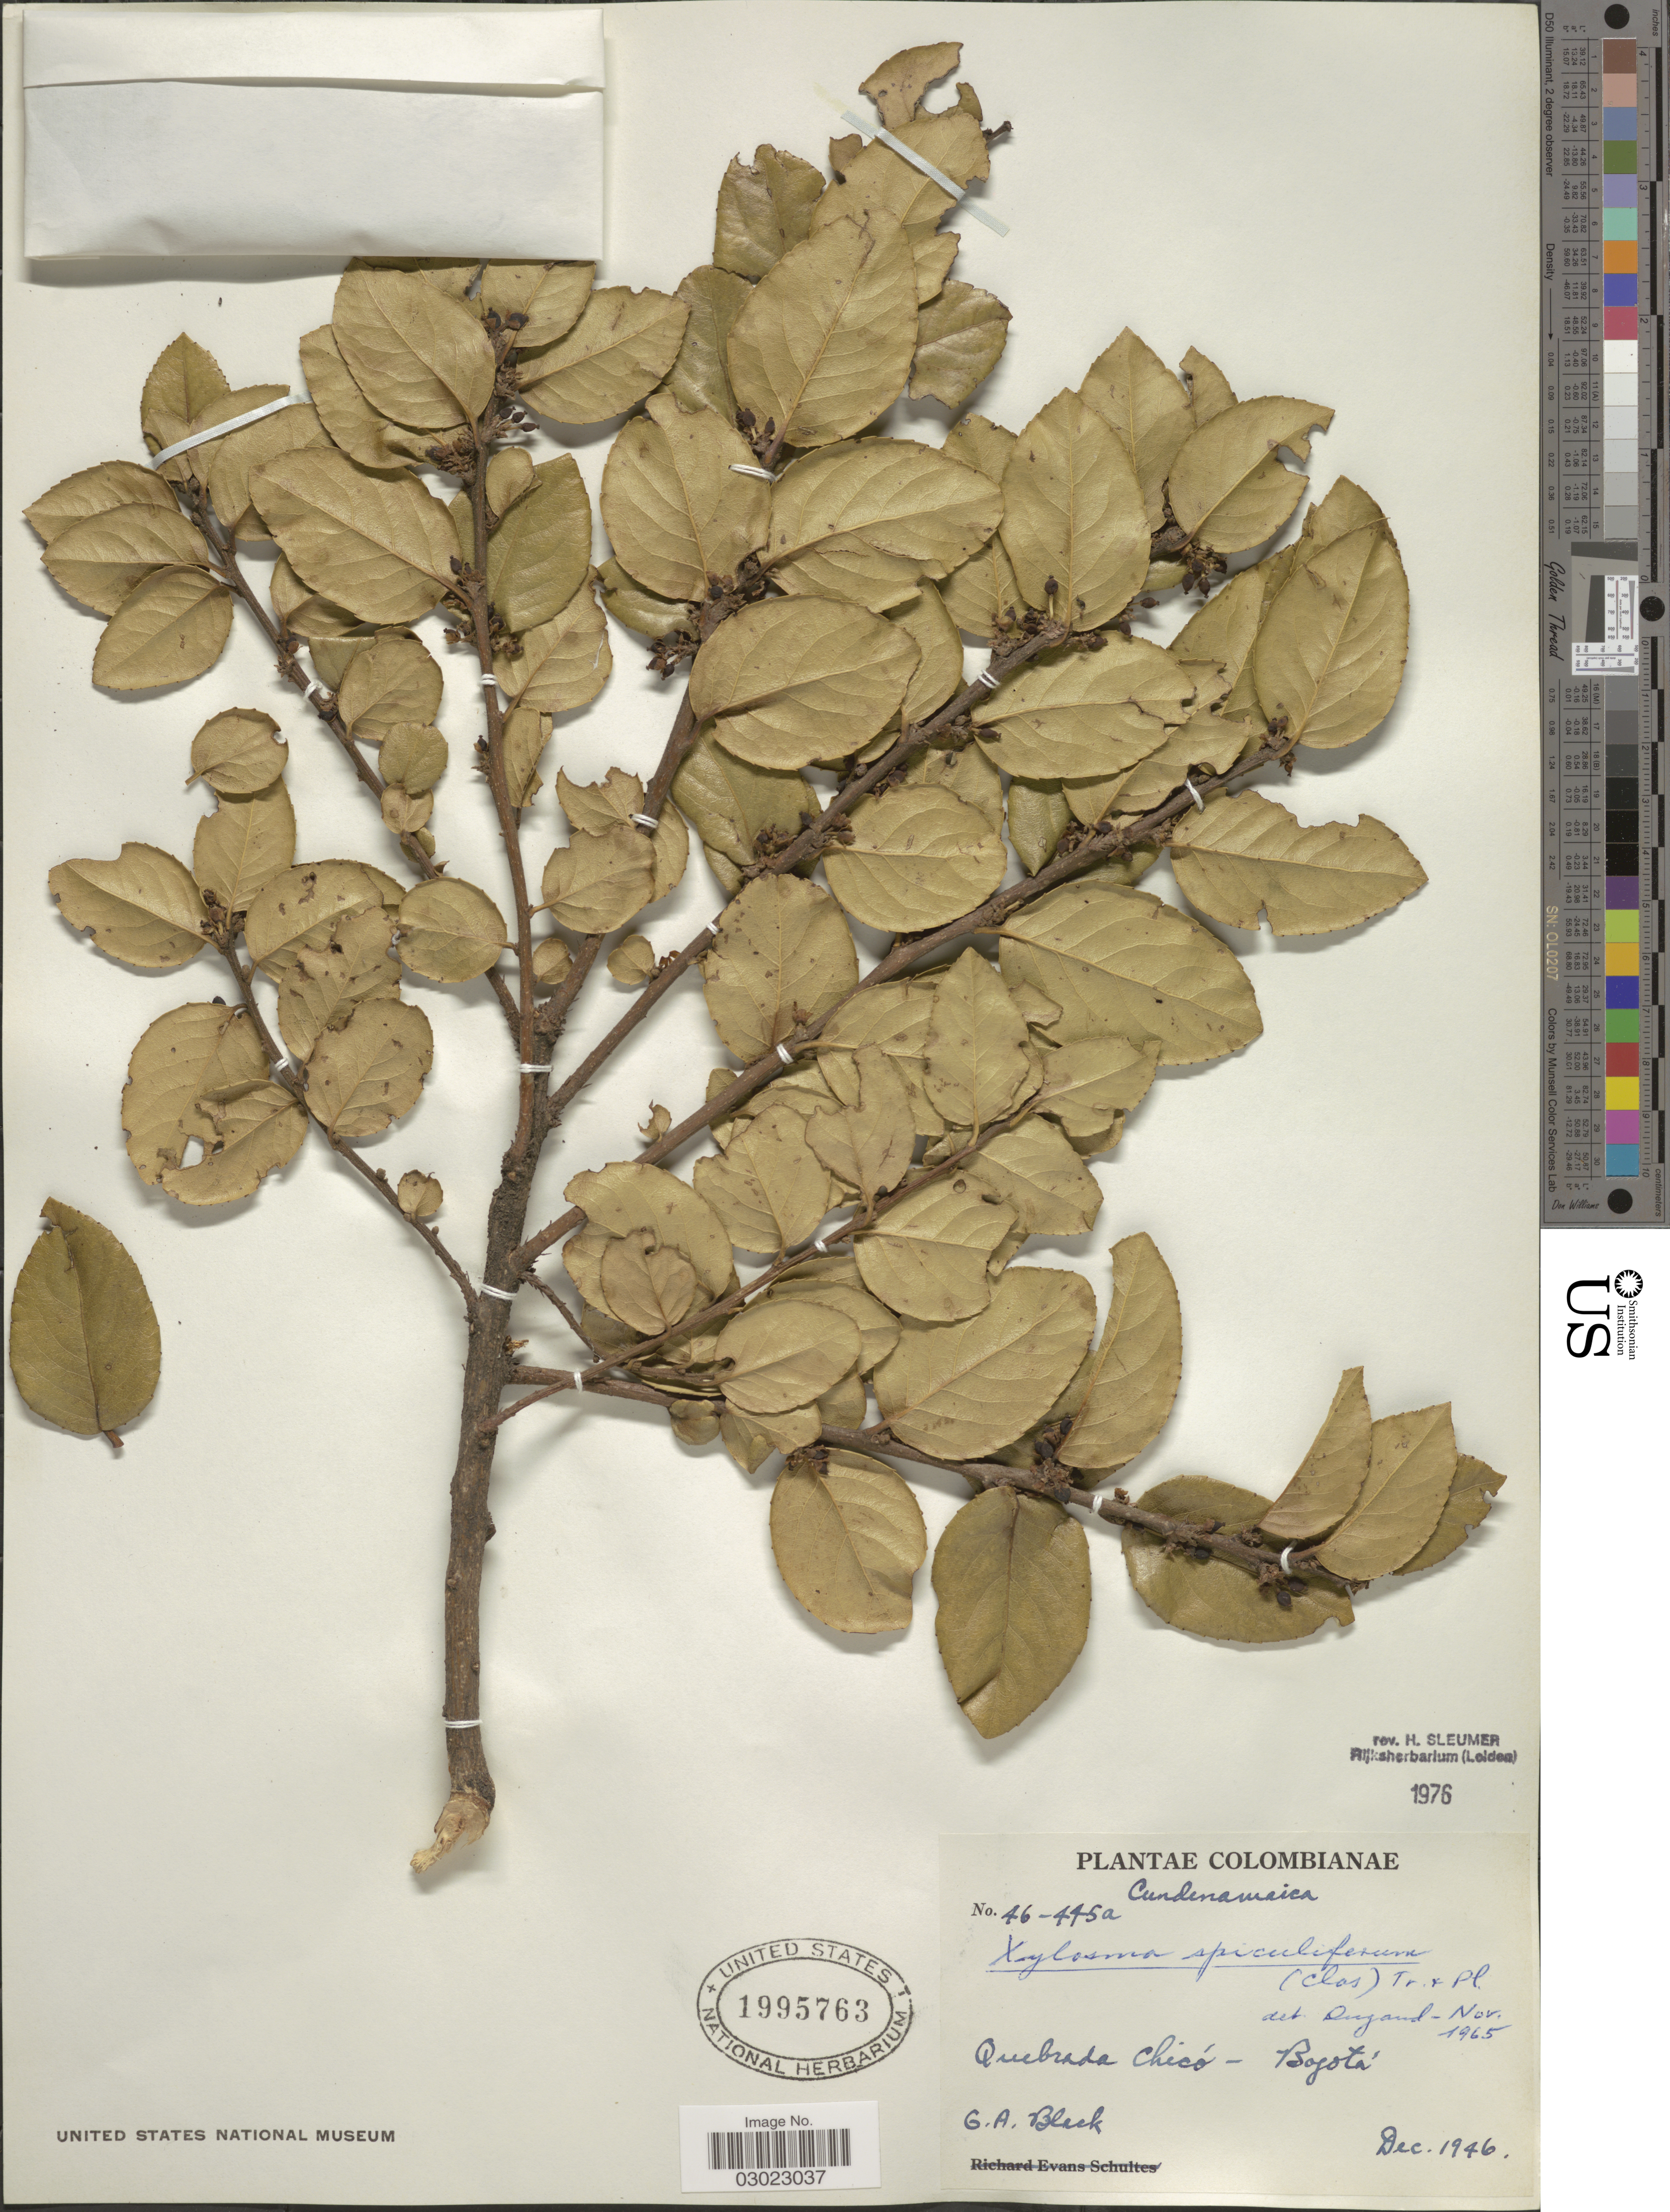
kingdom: Plantae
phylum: Tracheophyta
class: Magnoliopsida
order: Malpighiales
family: Salicaceae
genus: Xylosma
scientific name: Xylosma spiculifera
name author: (Tul.) Triana & Planch.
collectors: G. A. Black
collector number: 46-445a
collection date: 1946-12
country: Colombia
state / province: Cundinamarca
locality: Quebrada Chicó - Bogotá.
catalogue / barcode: US 1995763